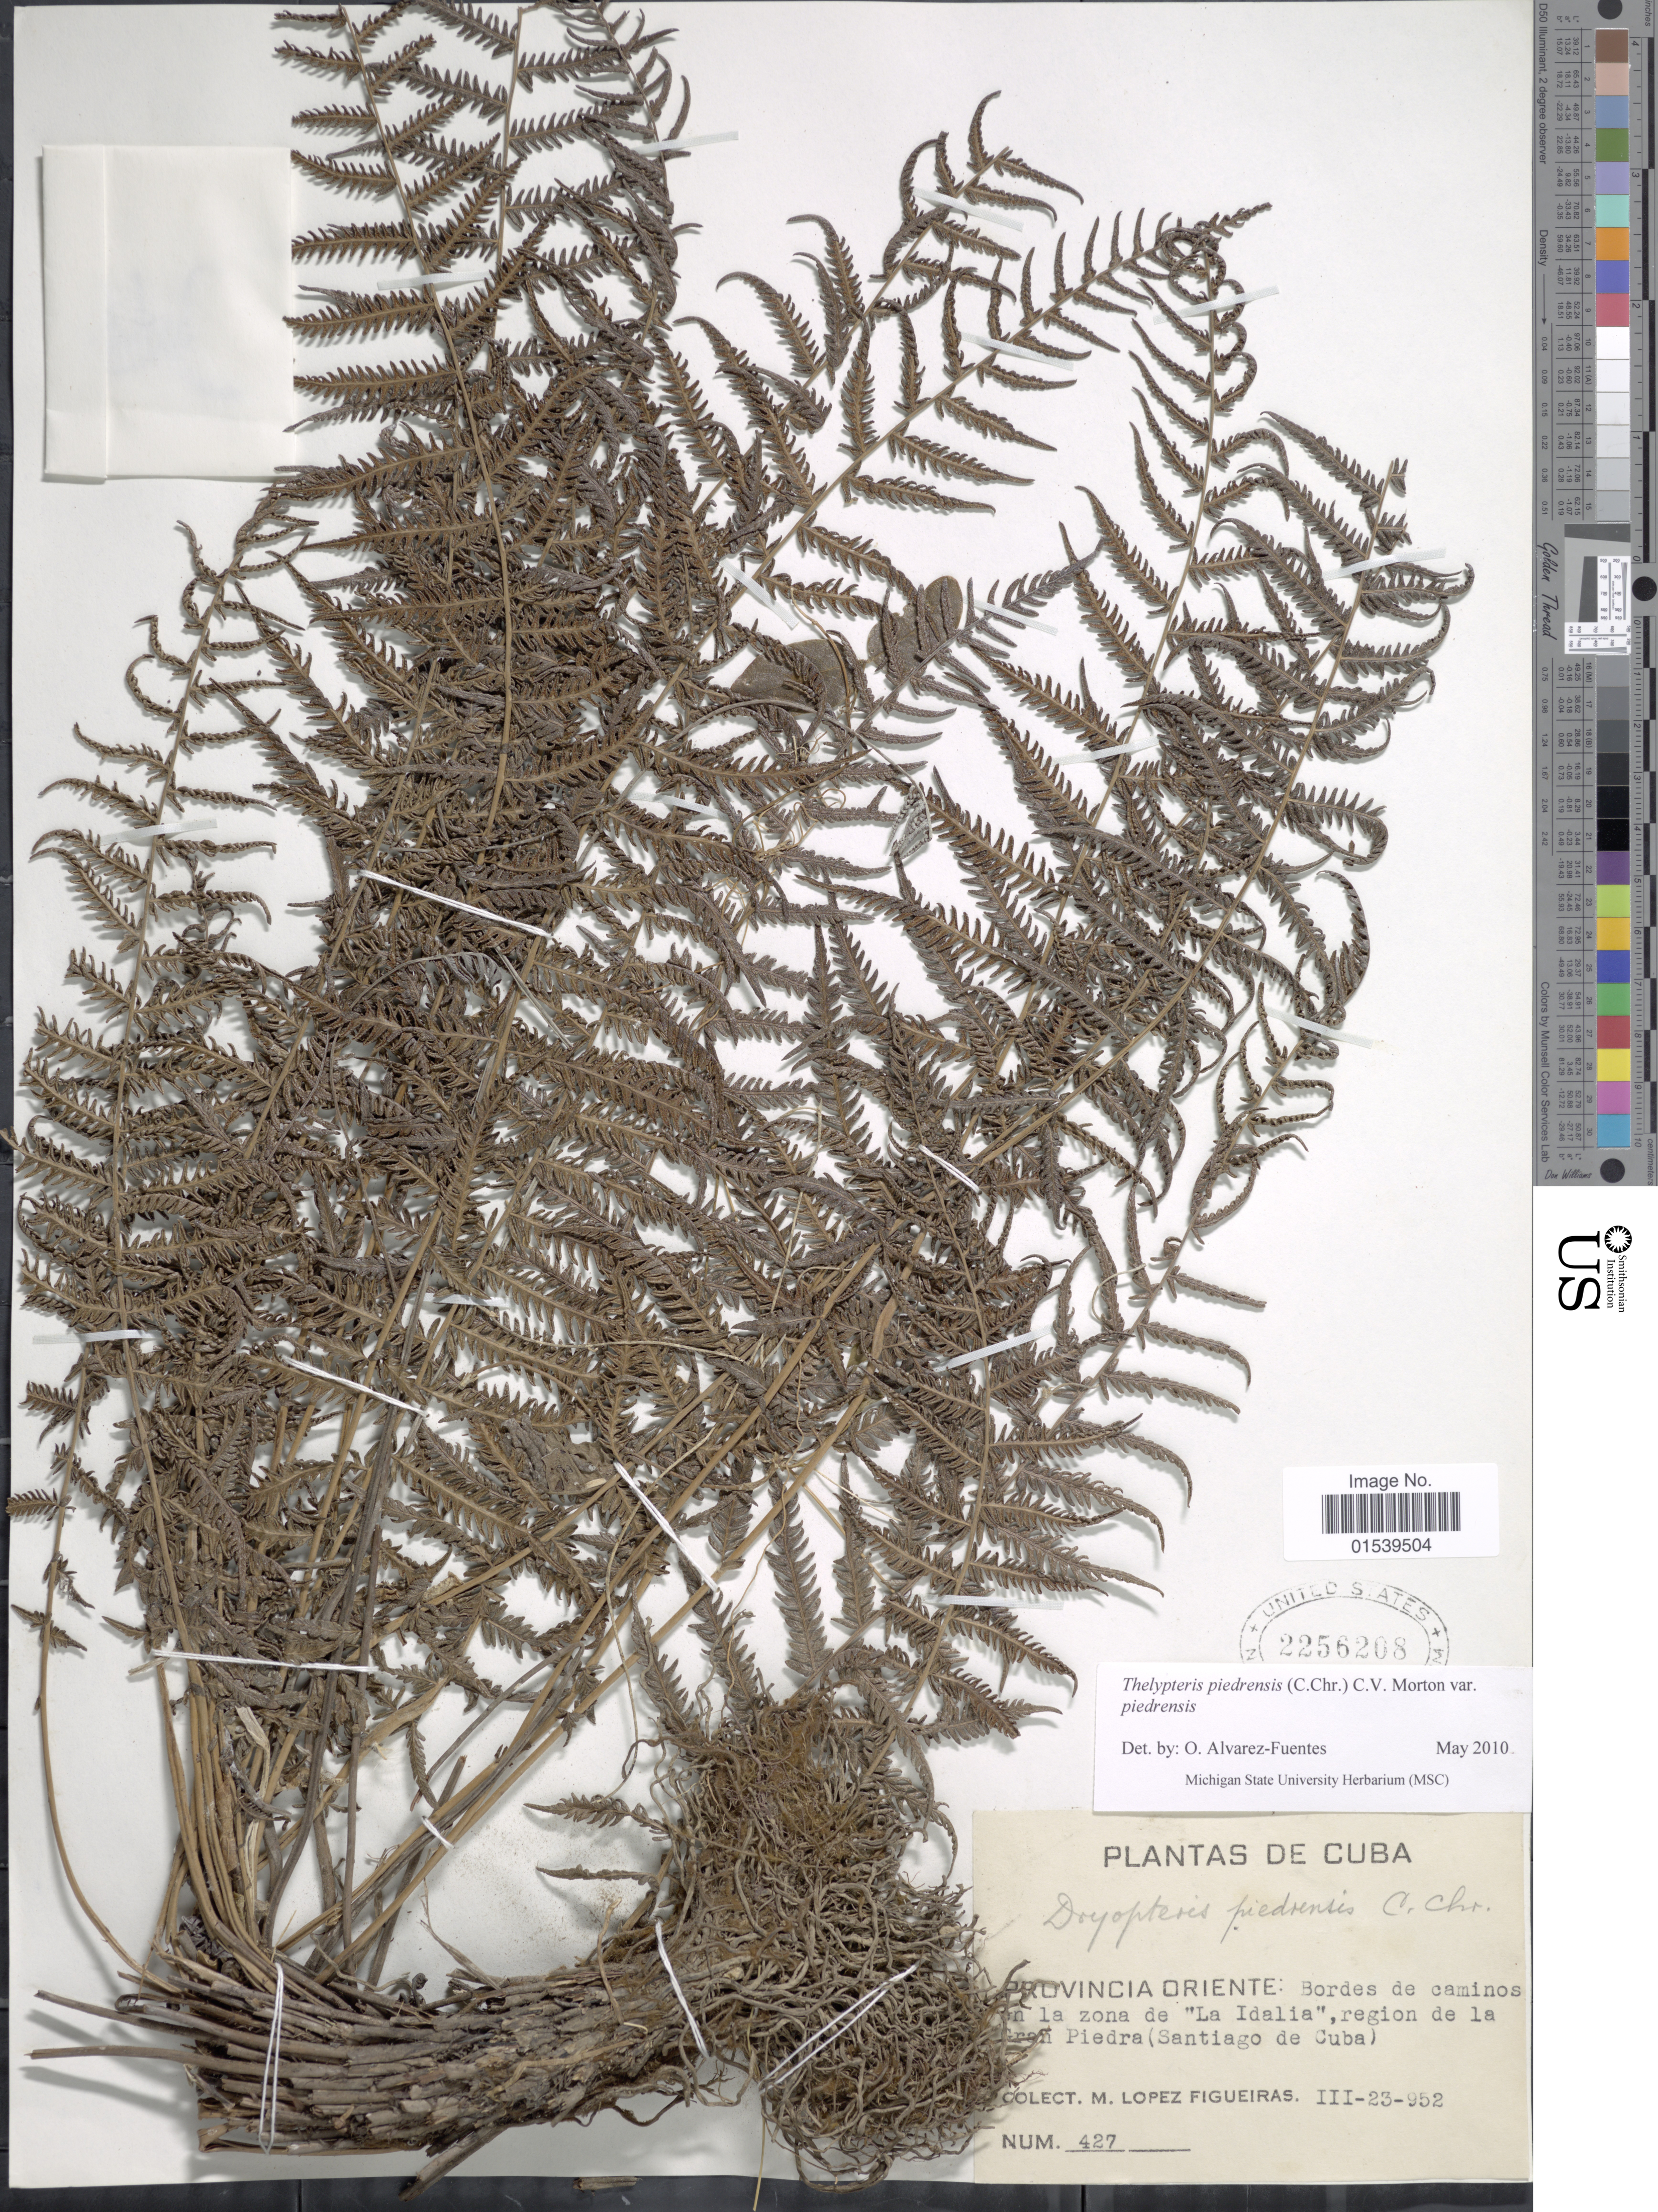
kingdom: Plantae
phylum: Tracheophyta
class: Polypodiopsida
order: Polypodiales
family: Thelypteridaceae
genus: Amauropelta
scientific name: Amauropelta piedrensis (C. Chr.) comb. nov., ined 2015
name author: (C. Chr.)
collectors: M. López Figueiras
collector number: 427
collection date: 1952-03-23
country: Cuba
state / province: Oriente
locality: Provincia Oriente: Bordes de caminos en la zona de La Idalia, region de la Gran Piedra (Santiago de Cuba)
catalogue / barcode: US 2256208